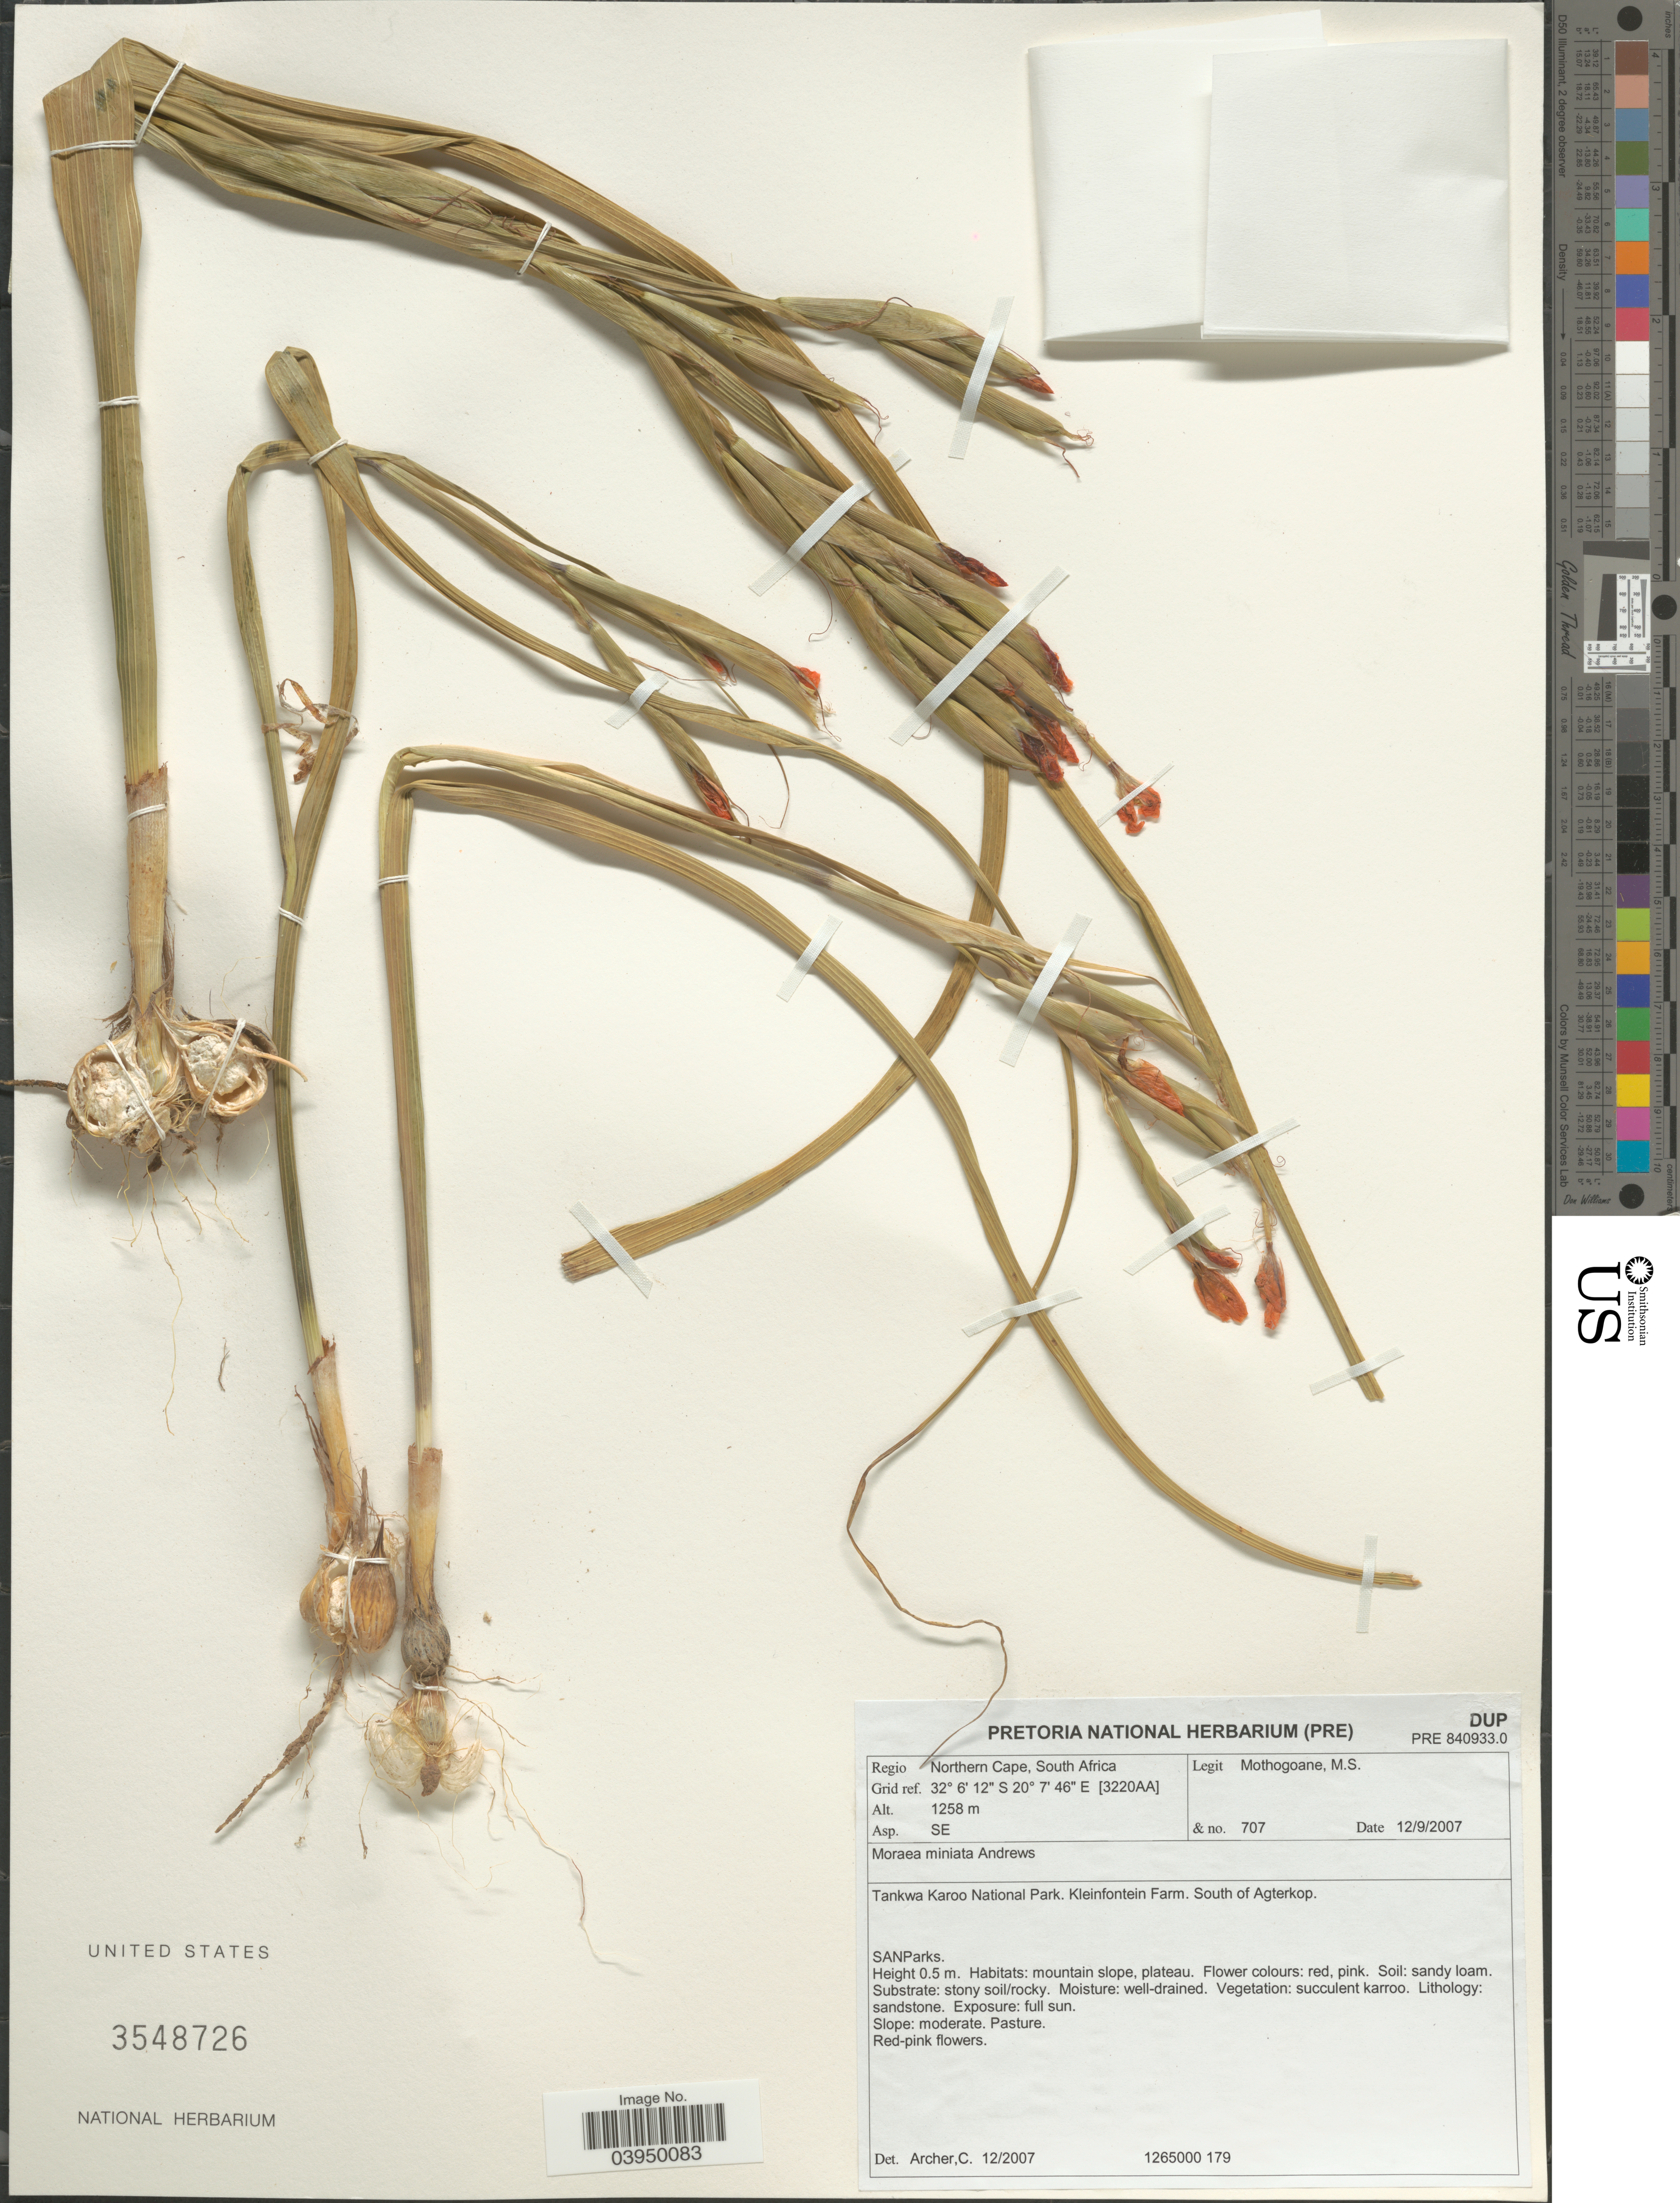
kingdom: Plantae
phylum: Tracheophyta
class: Liliopsida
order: Asparagales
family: Iridaceae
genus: Moraea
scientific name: Moraea miniata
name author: Andrews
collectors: M. Mothogoane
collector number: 707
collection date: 2007-09-12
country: South Africa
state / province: Northern Cape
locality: Regio Northern Cape, South Africa. Grid ref. [3220AA]. Tankwa Karoo National Park. Kleinfontein Farm. South of Agterkop. SANParks.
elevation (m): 1258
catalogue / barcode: US 3548729